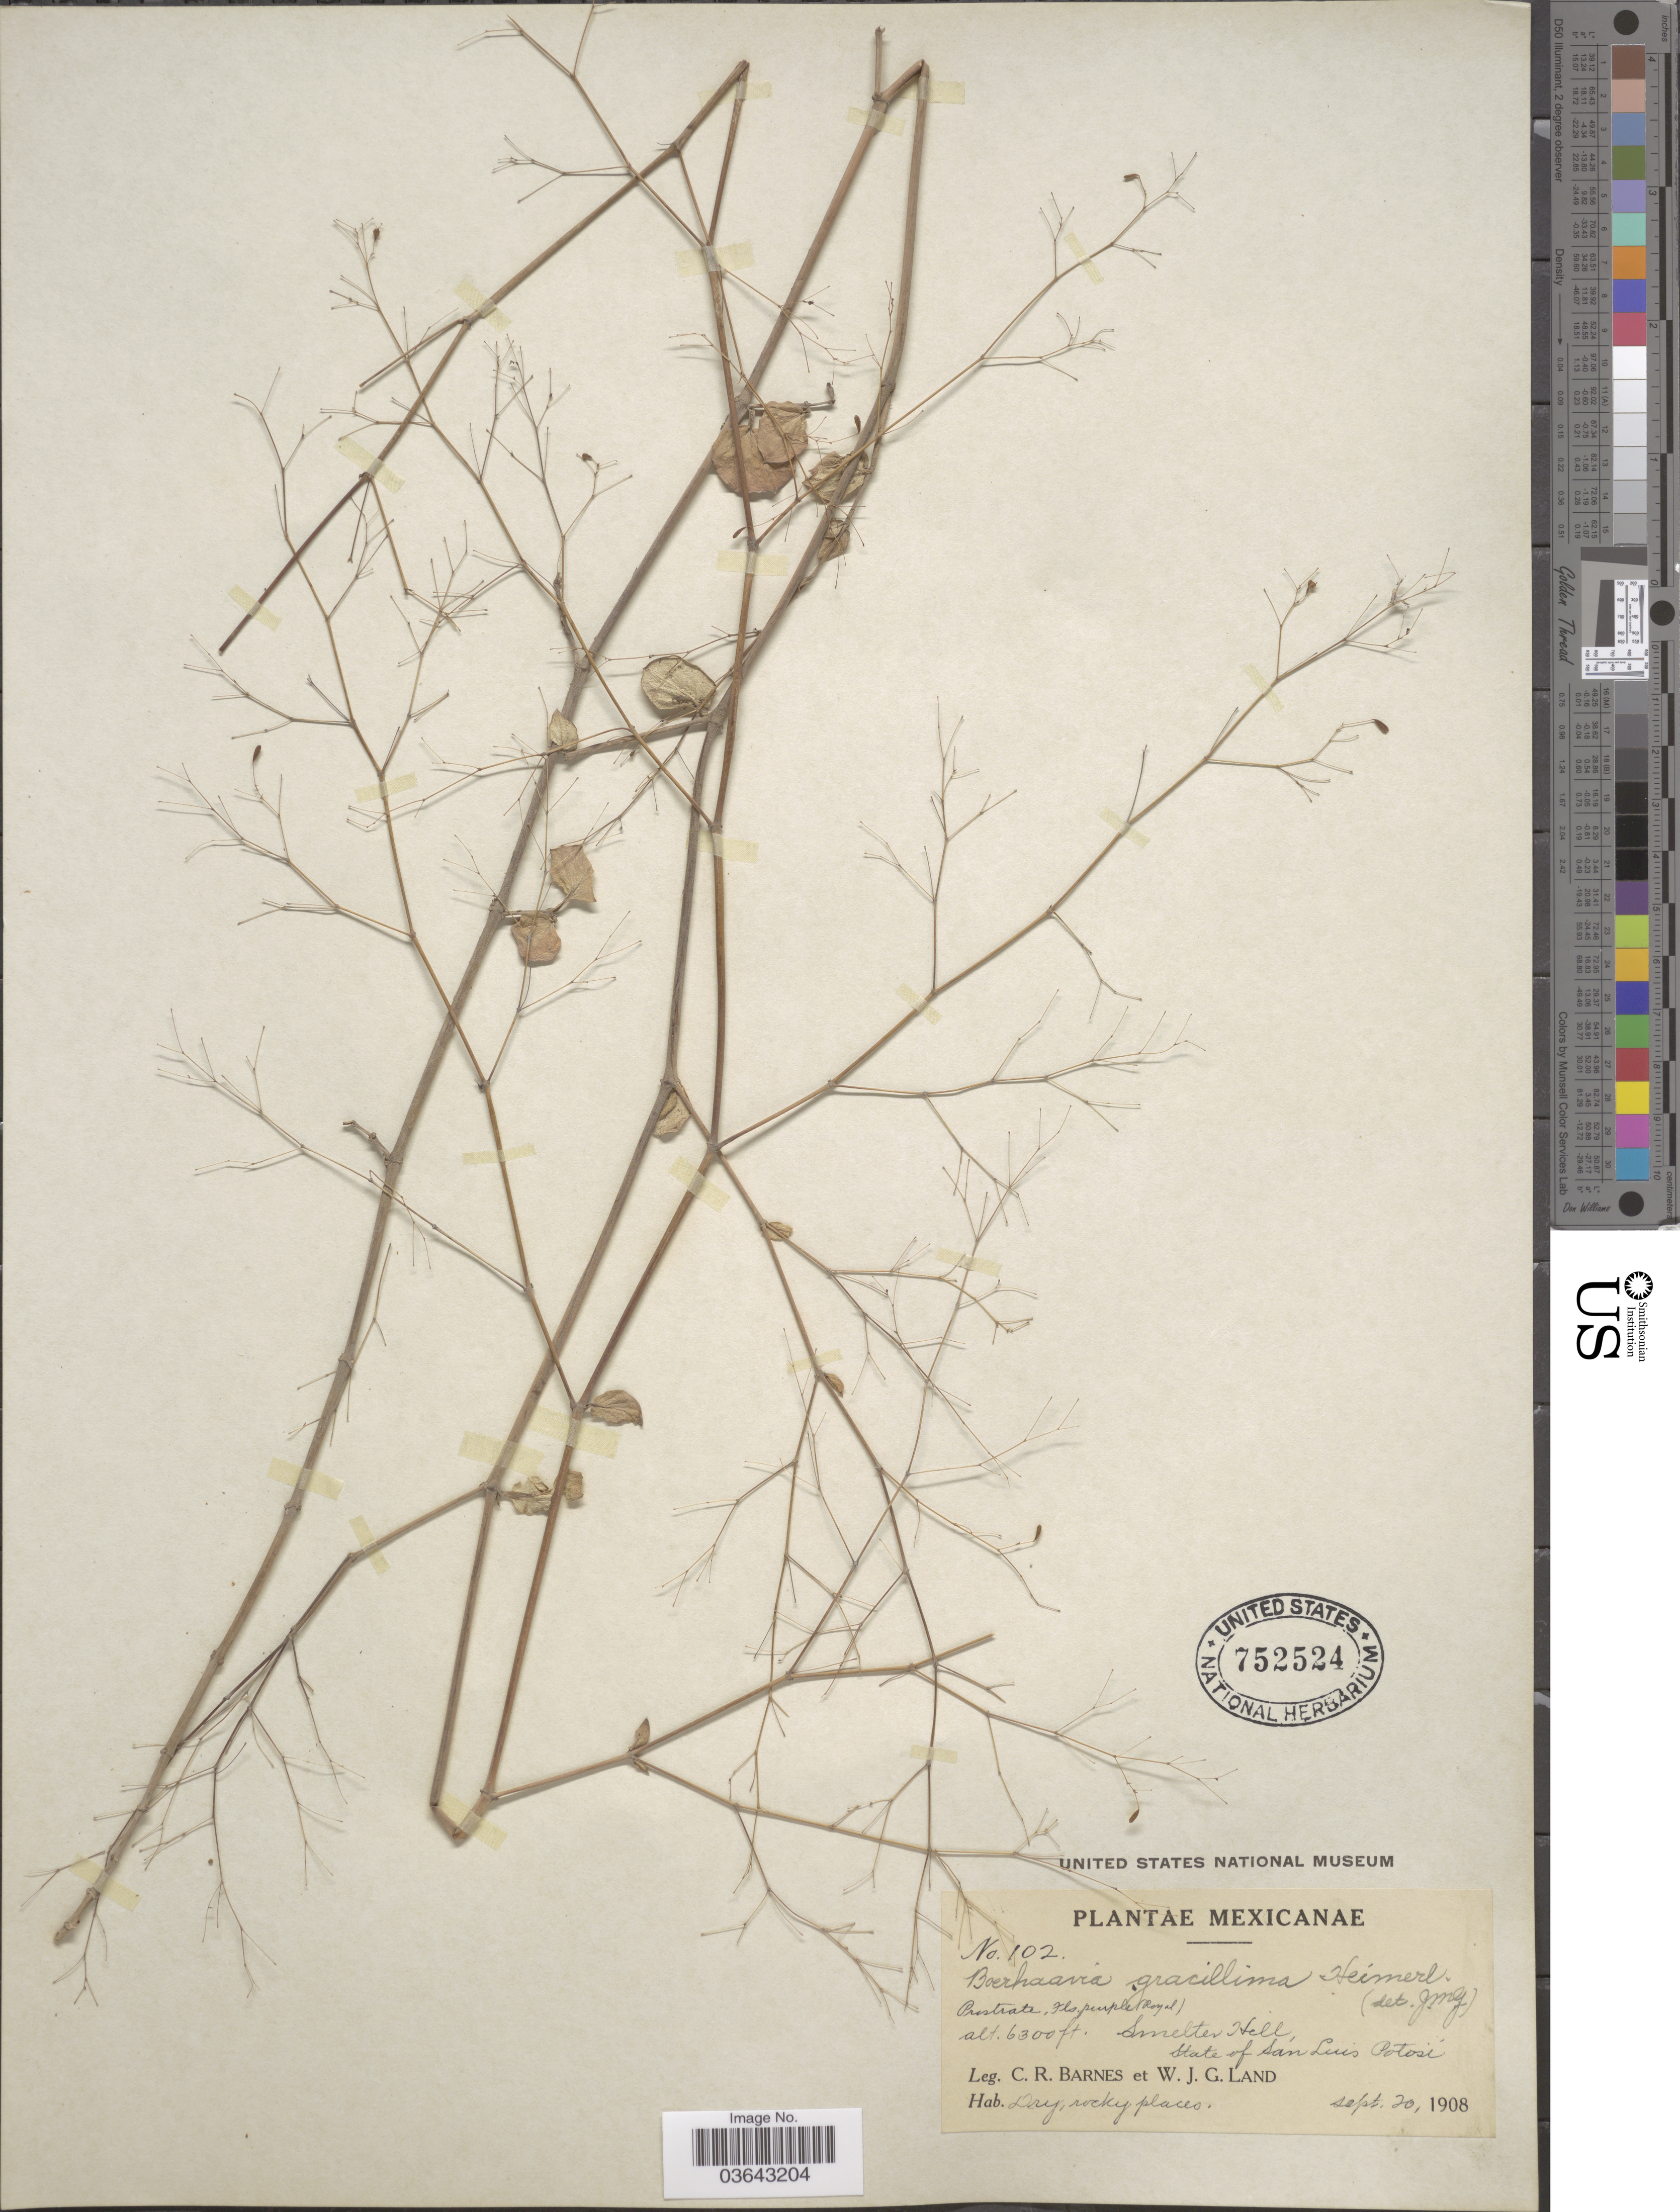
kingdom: Plantae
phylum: Tracheophyta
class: Magnoliopsida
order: Caryophyllales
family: Nyctaginaceae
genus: Boerhavia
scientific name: Boerhavia gracillima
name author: Heimerl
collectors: C. R. Barnes & W. J. G. Land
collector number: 102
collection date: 1908-09-20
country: Mexico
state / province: San Luis Potosí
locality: Smelter Hill.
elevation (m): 1920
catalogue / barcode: US 752524